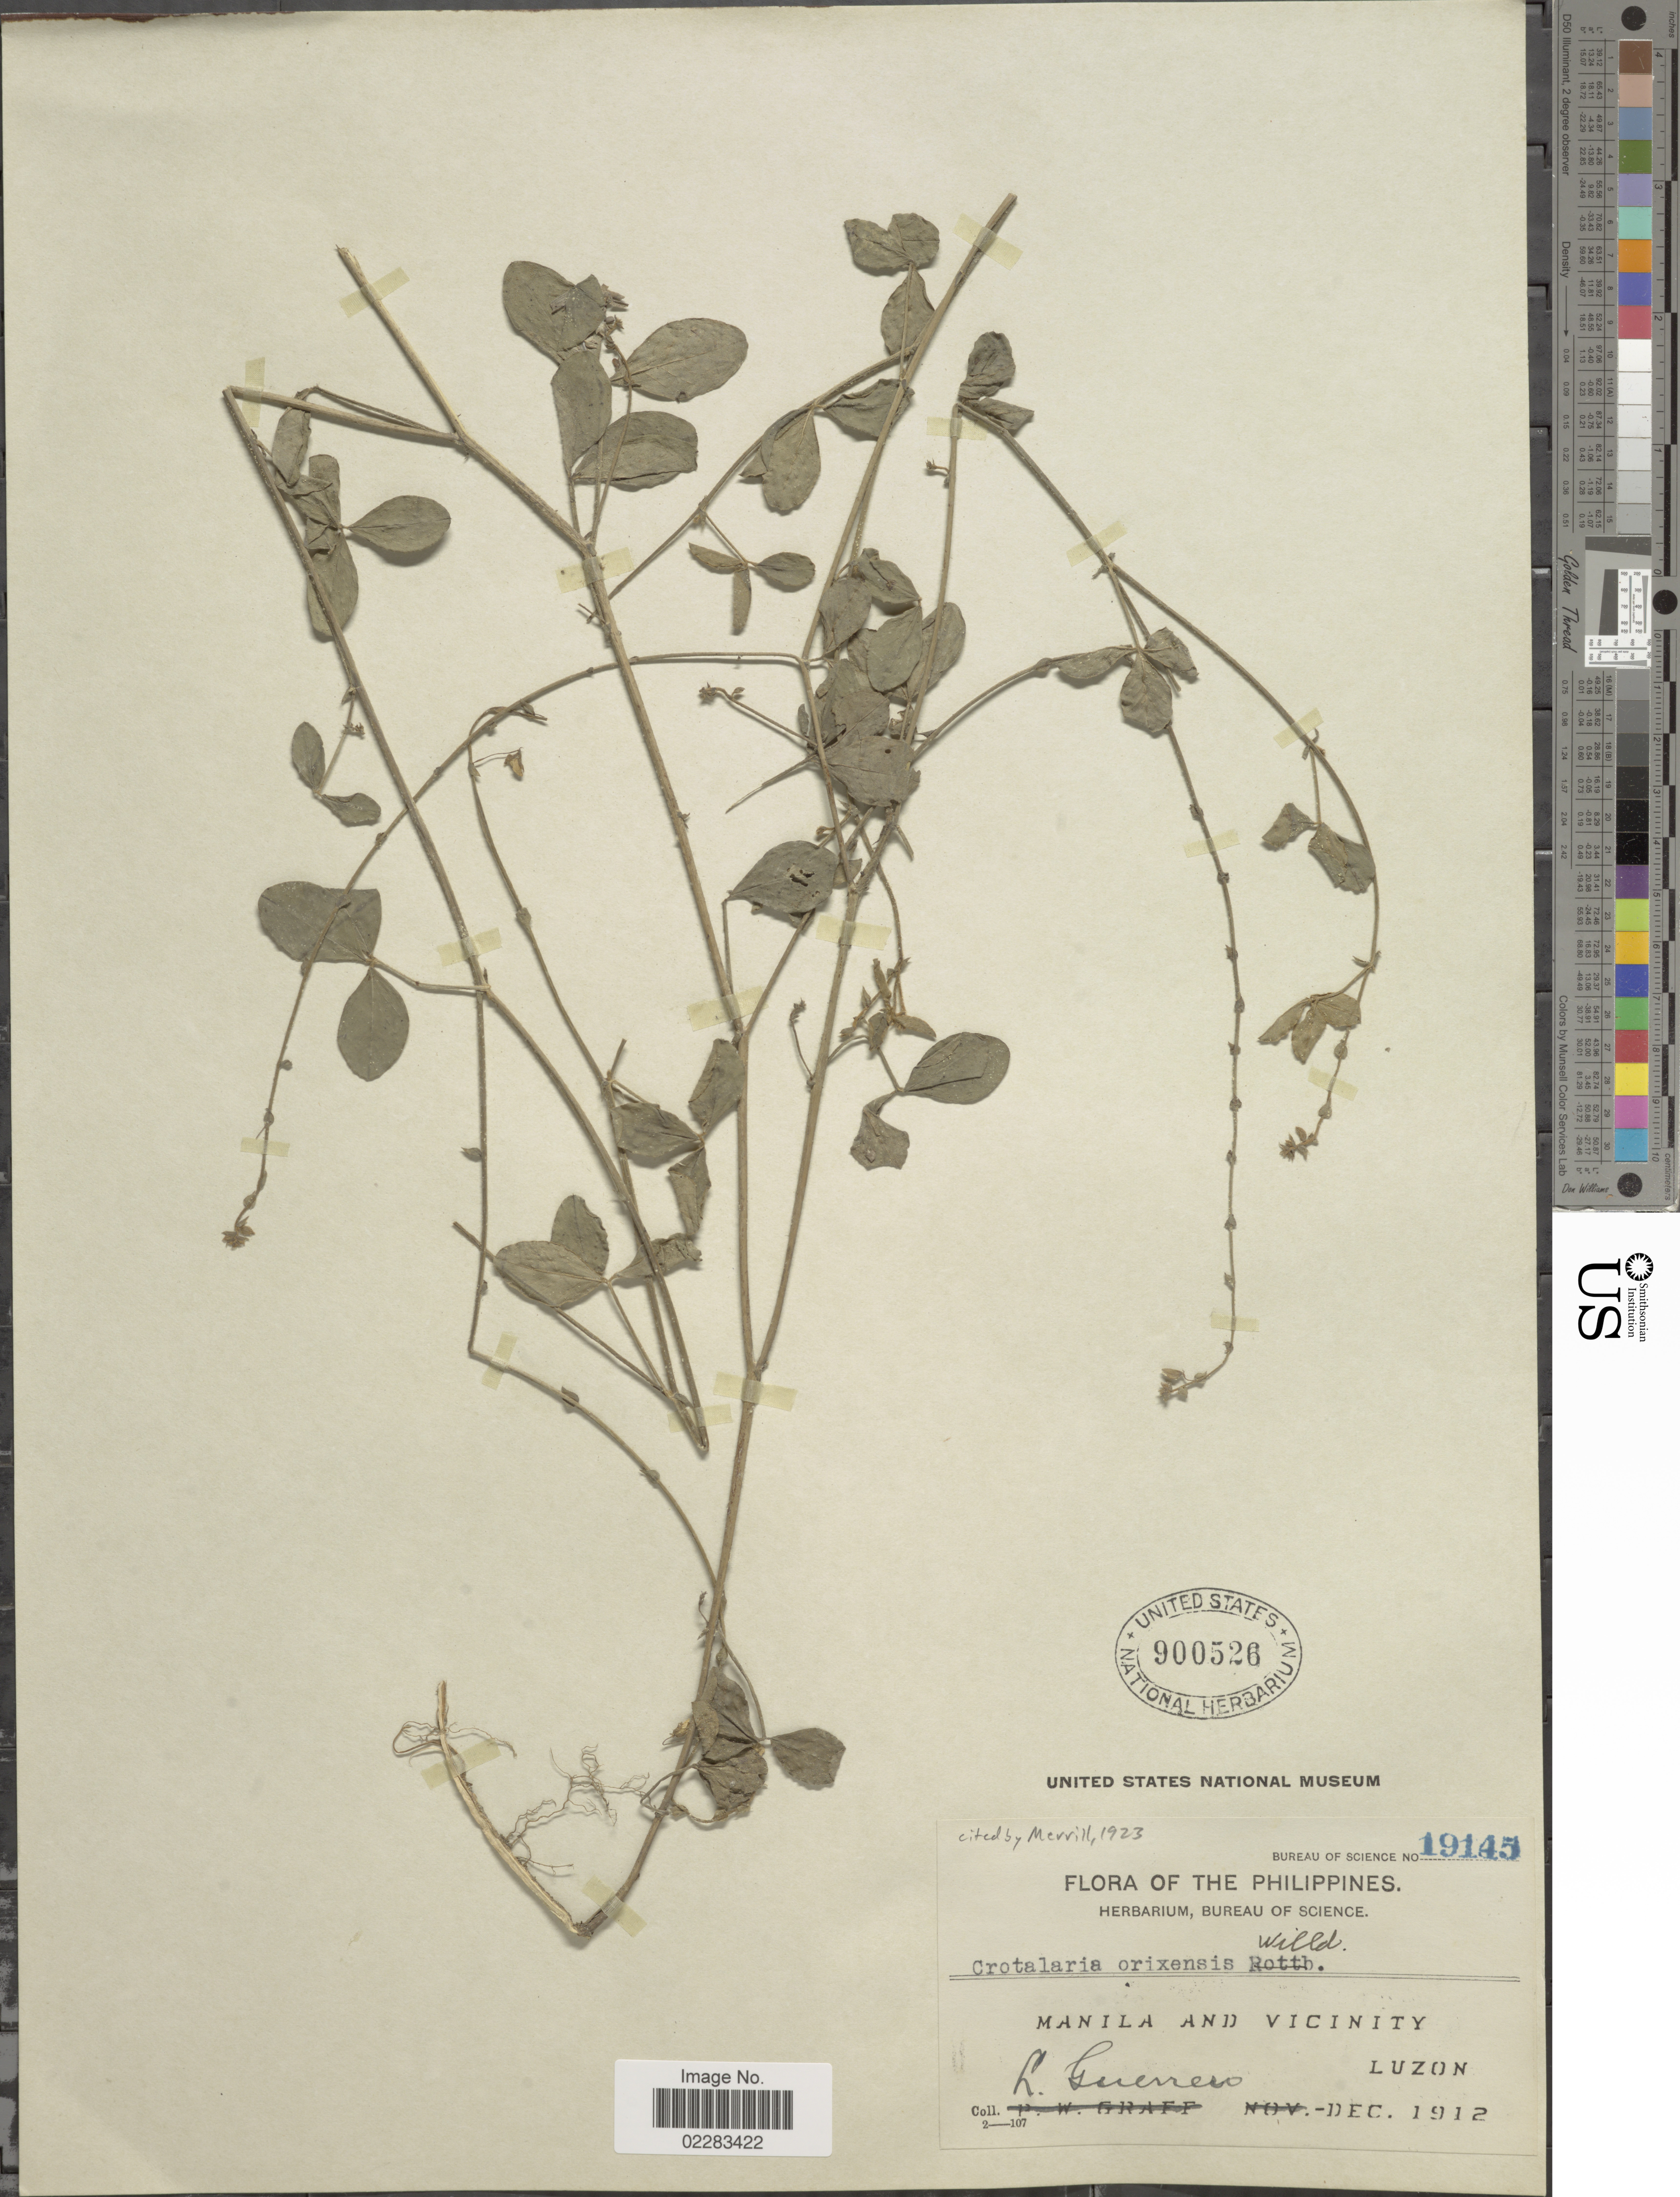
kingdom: Plantae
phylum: Tracheophyta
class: Magnoliopsida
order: Fabales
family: Fabaceae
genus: Crotalaria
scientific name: Crotalaria orixensis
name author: Willd.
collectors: L. Guerrero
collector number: Bureau of Science 19145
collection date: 1912-12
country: Philippines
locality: Manila and vicinity, Luzon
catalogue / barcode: US 900526